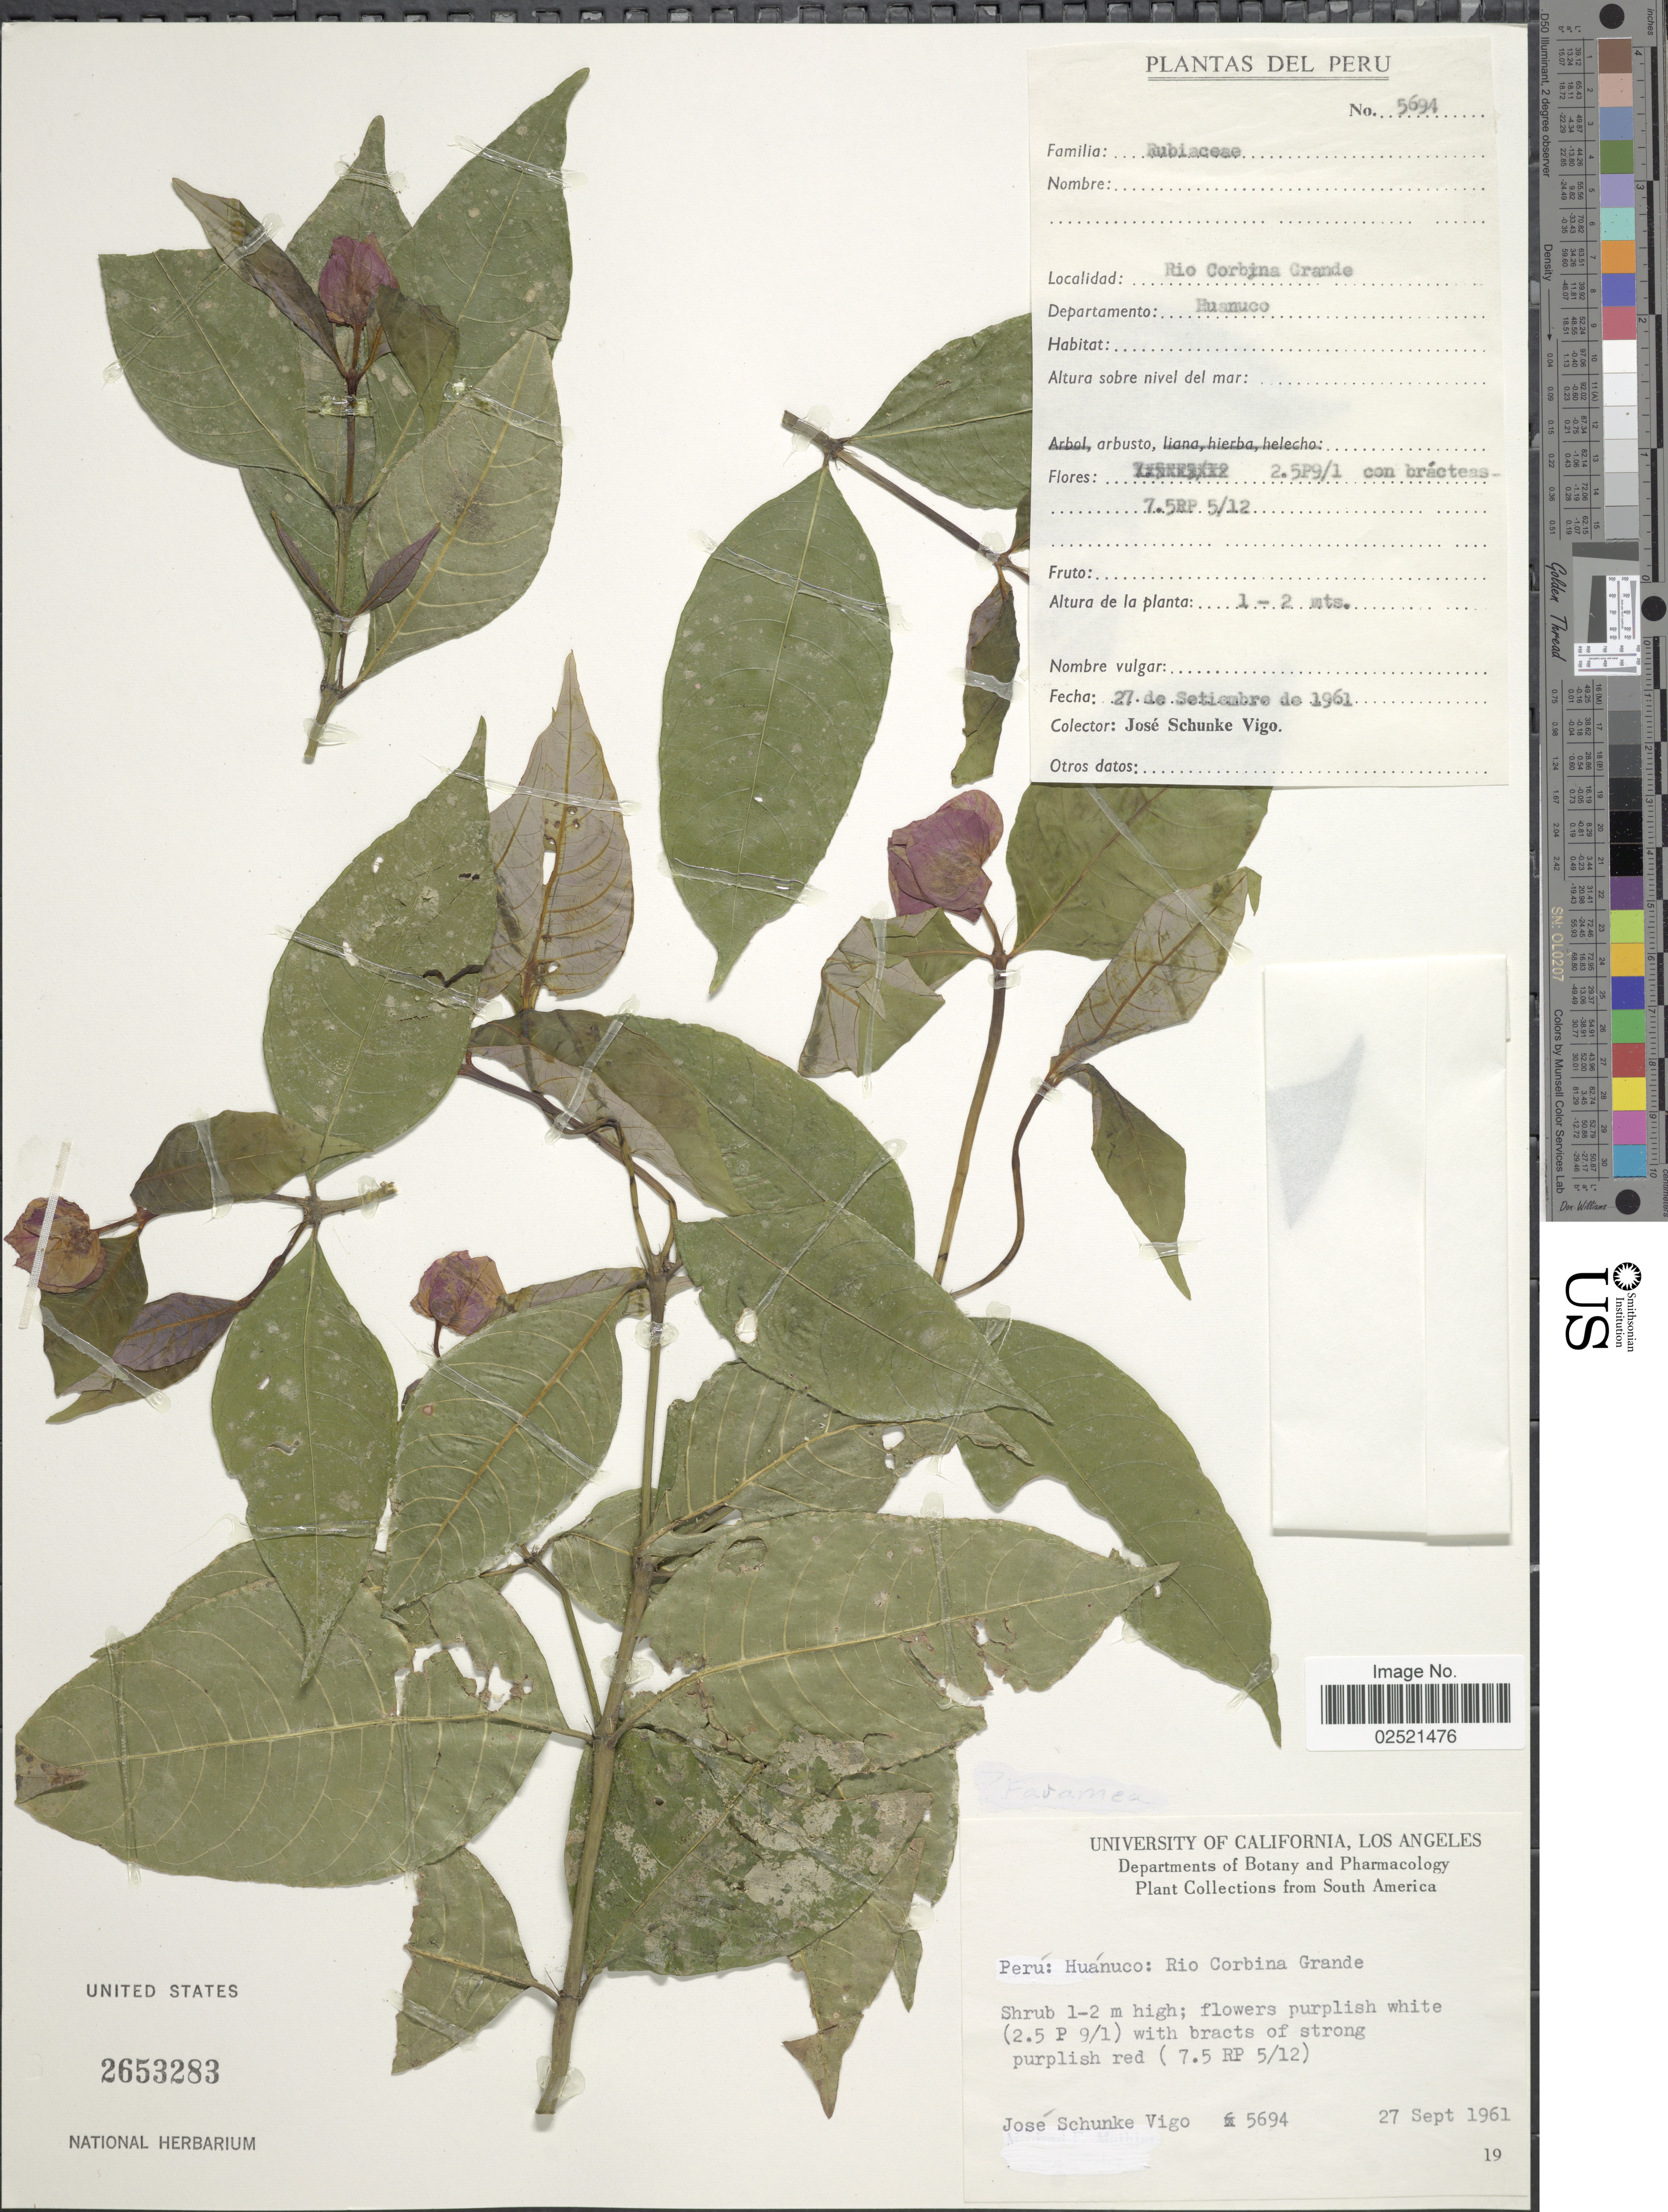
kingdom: Plantae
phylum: Tracheophyta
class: Magnoliopsida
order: Gentianales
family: Rubiaceae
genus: Psychotria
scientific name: Psychotria ostreophora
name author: (Wernham) C.M. Taylor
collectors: J. Schunke Vigo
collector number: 5694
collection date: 1961-09-27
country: Peru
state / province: Huánuco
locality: Rio Corbina Grande.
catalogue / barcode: US 2653283